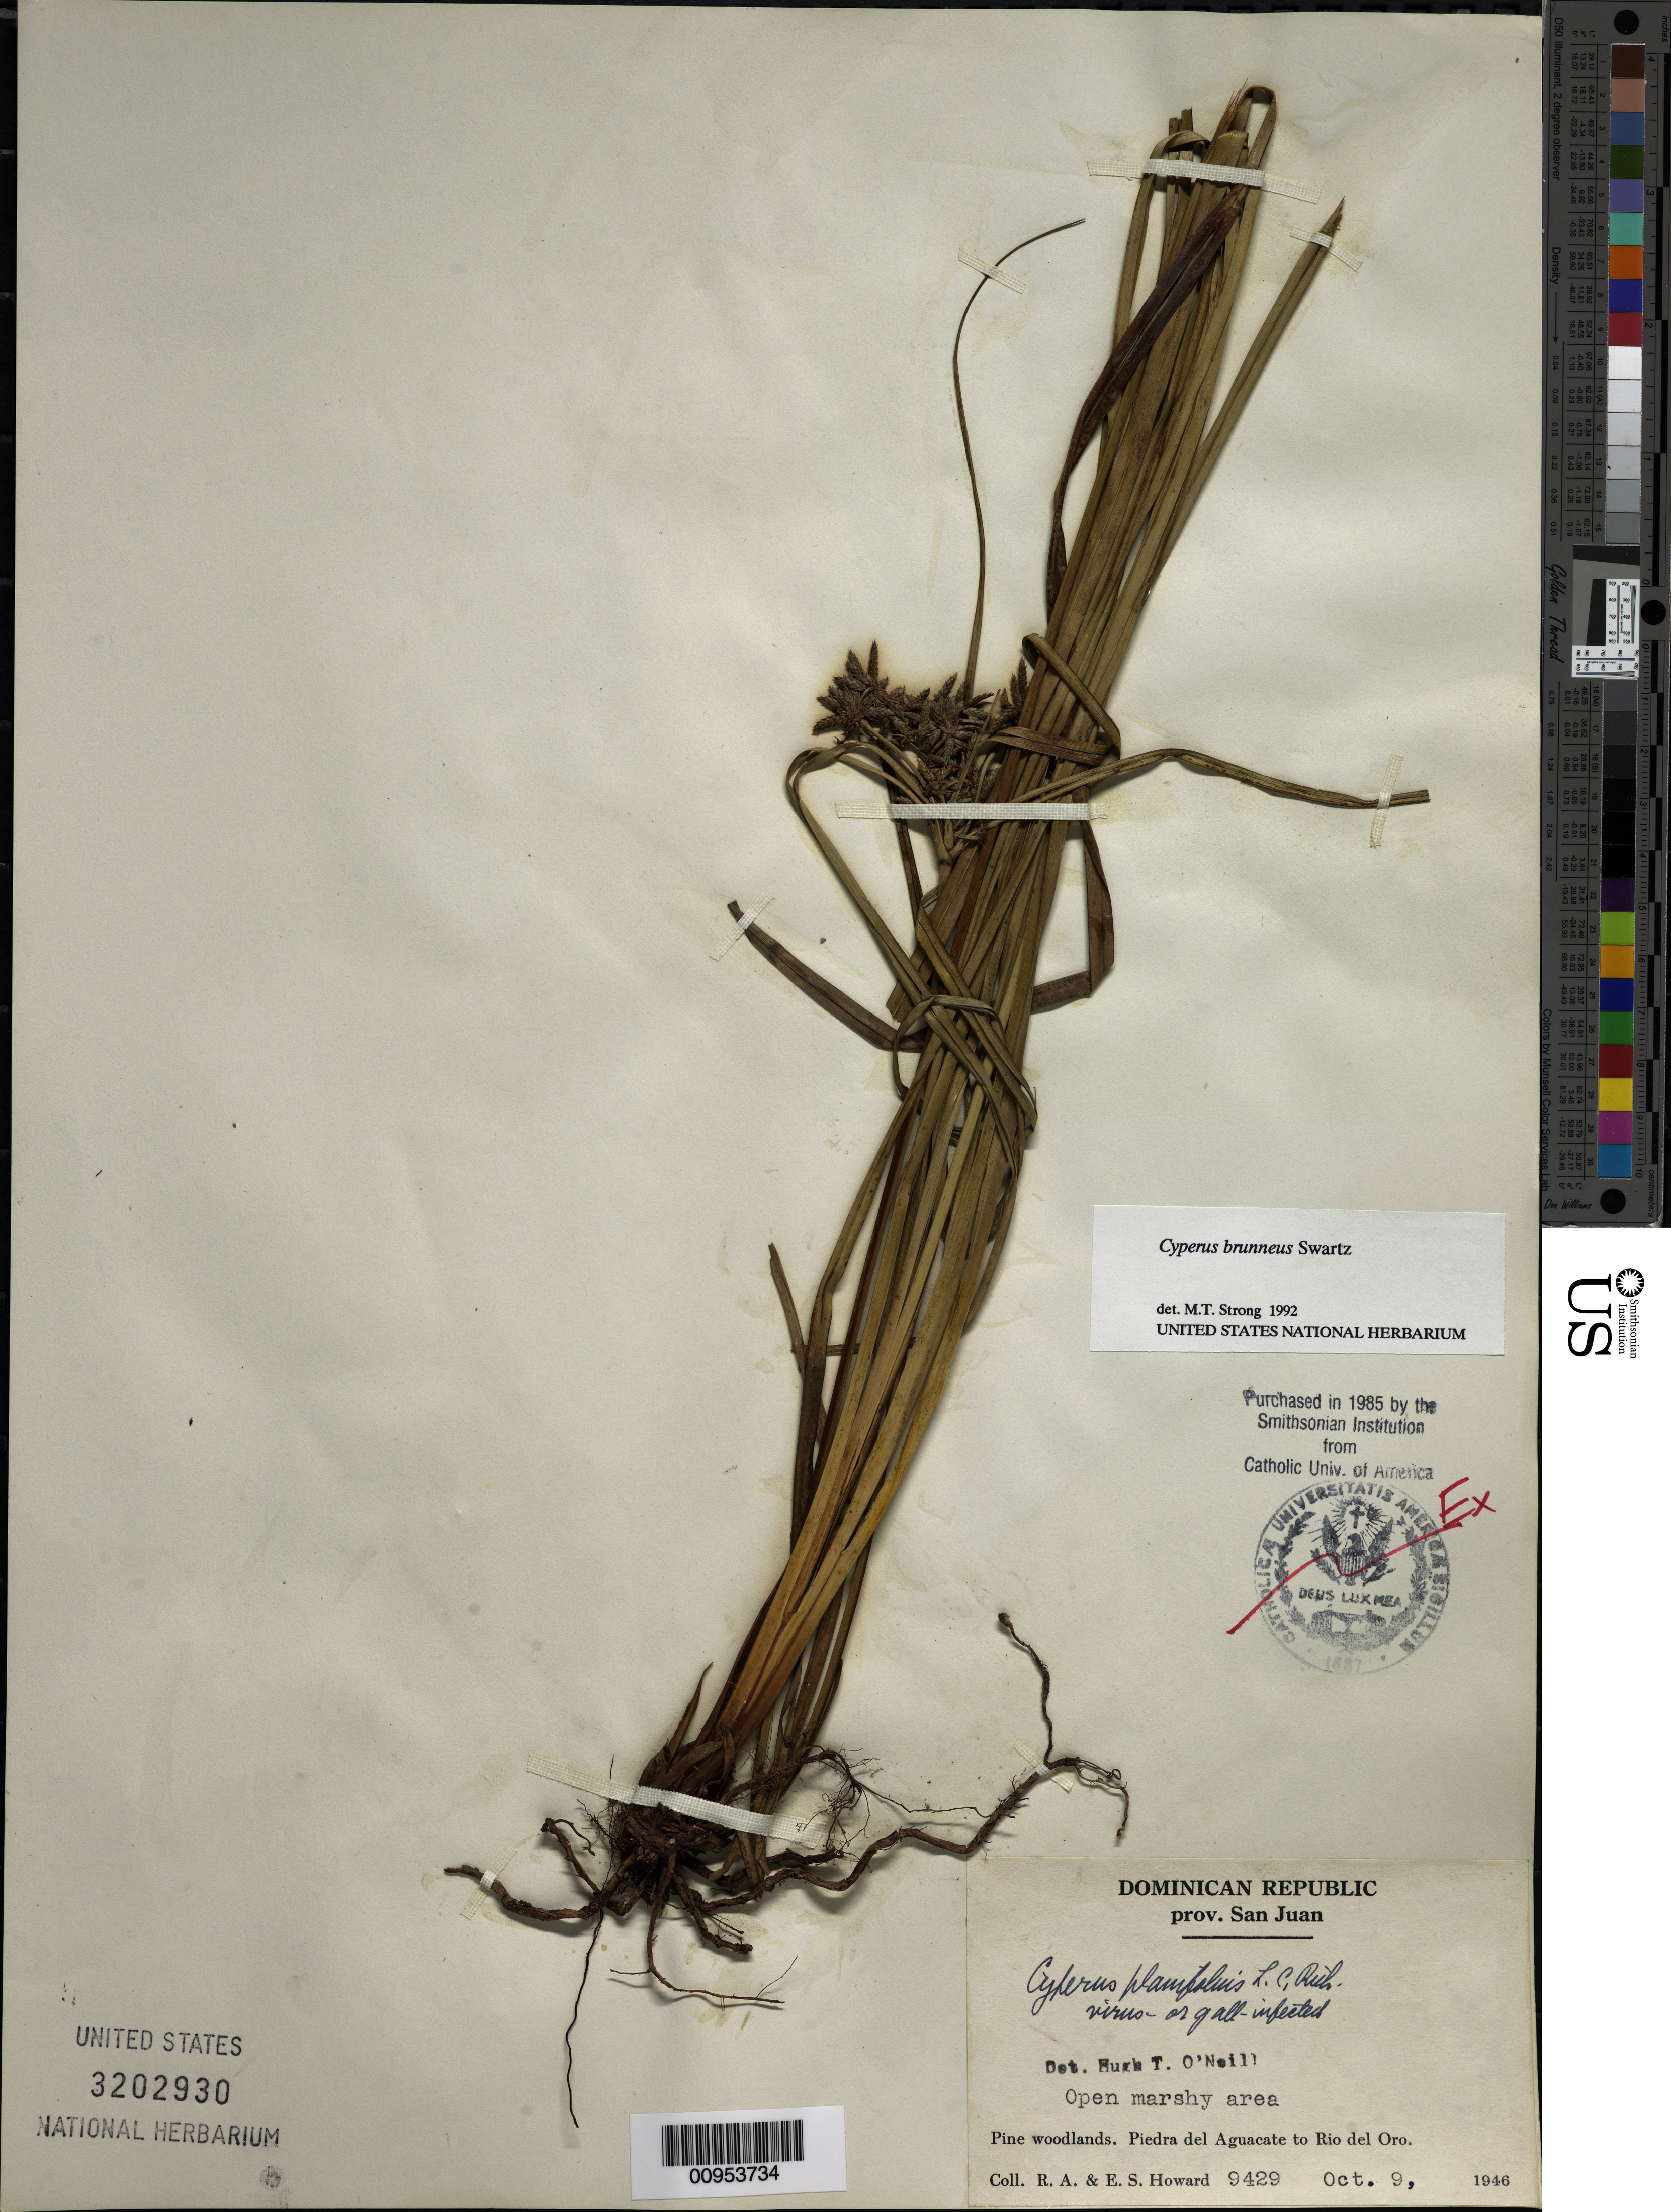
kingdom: Plantae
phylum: Tracheophyta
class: Liliopsida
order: Poales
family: Cyperaceae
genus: Cyperus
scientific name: Cyperus brunneus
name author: Sw.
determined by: Strong, M. T., (US), Smithsonian Institution - National Museum of Natural History (UNITED STATES)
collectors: R. A. Howard & E. S. Howard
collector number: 9429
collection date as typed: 09 Oct 1946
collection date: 1946-10-09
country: Dominican Republic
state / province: San Juan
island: Hispaniola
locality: marshy area in pine woodlands, Piedra del Aguacate to Rio del Oro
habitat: Open marshy area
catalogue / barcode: US 3202930